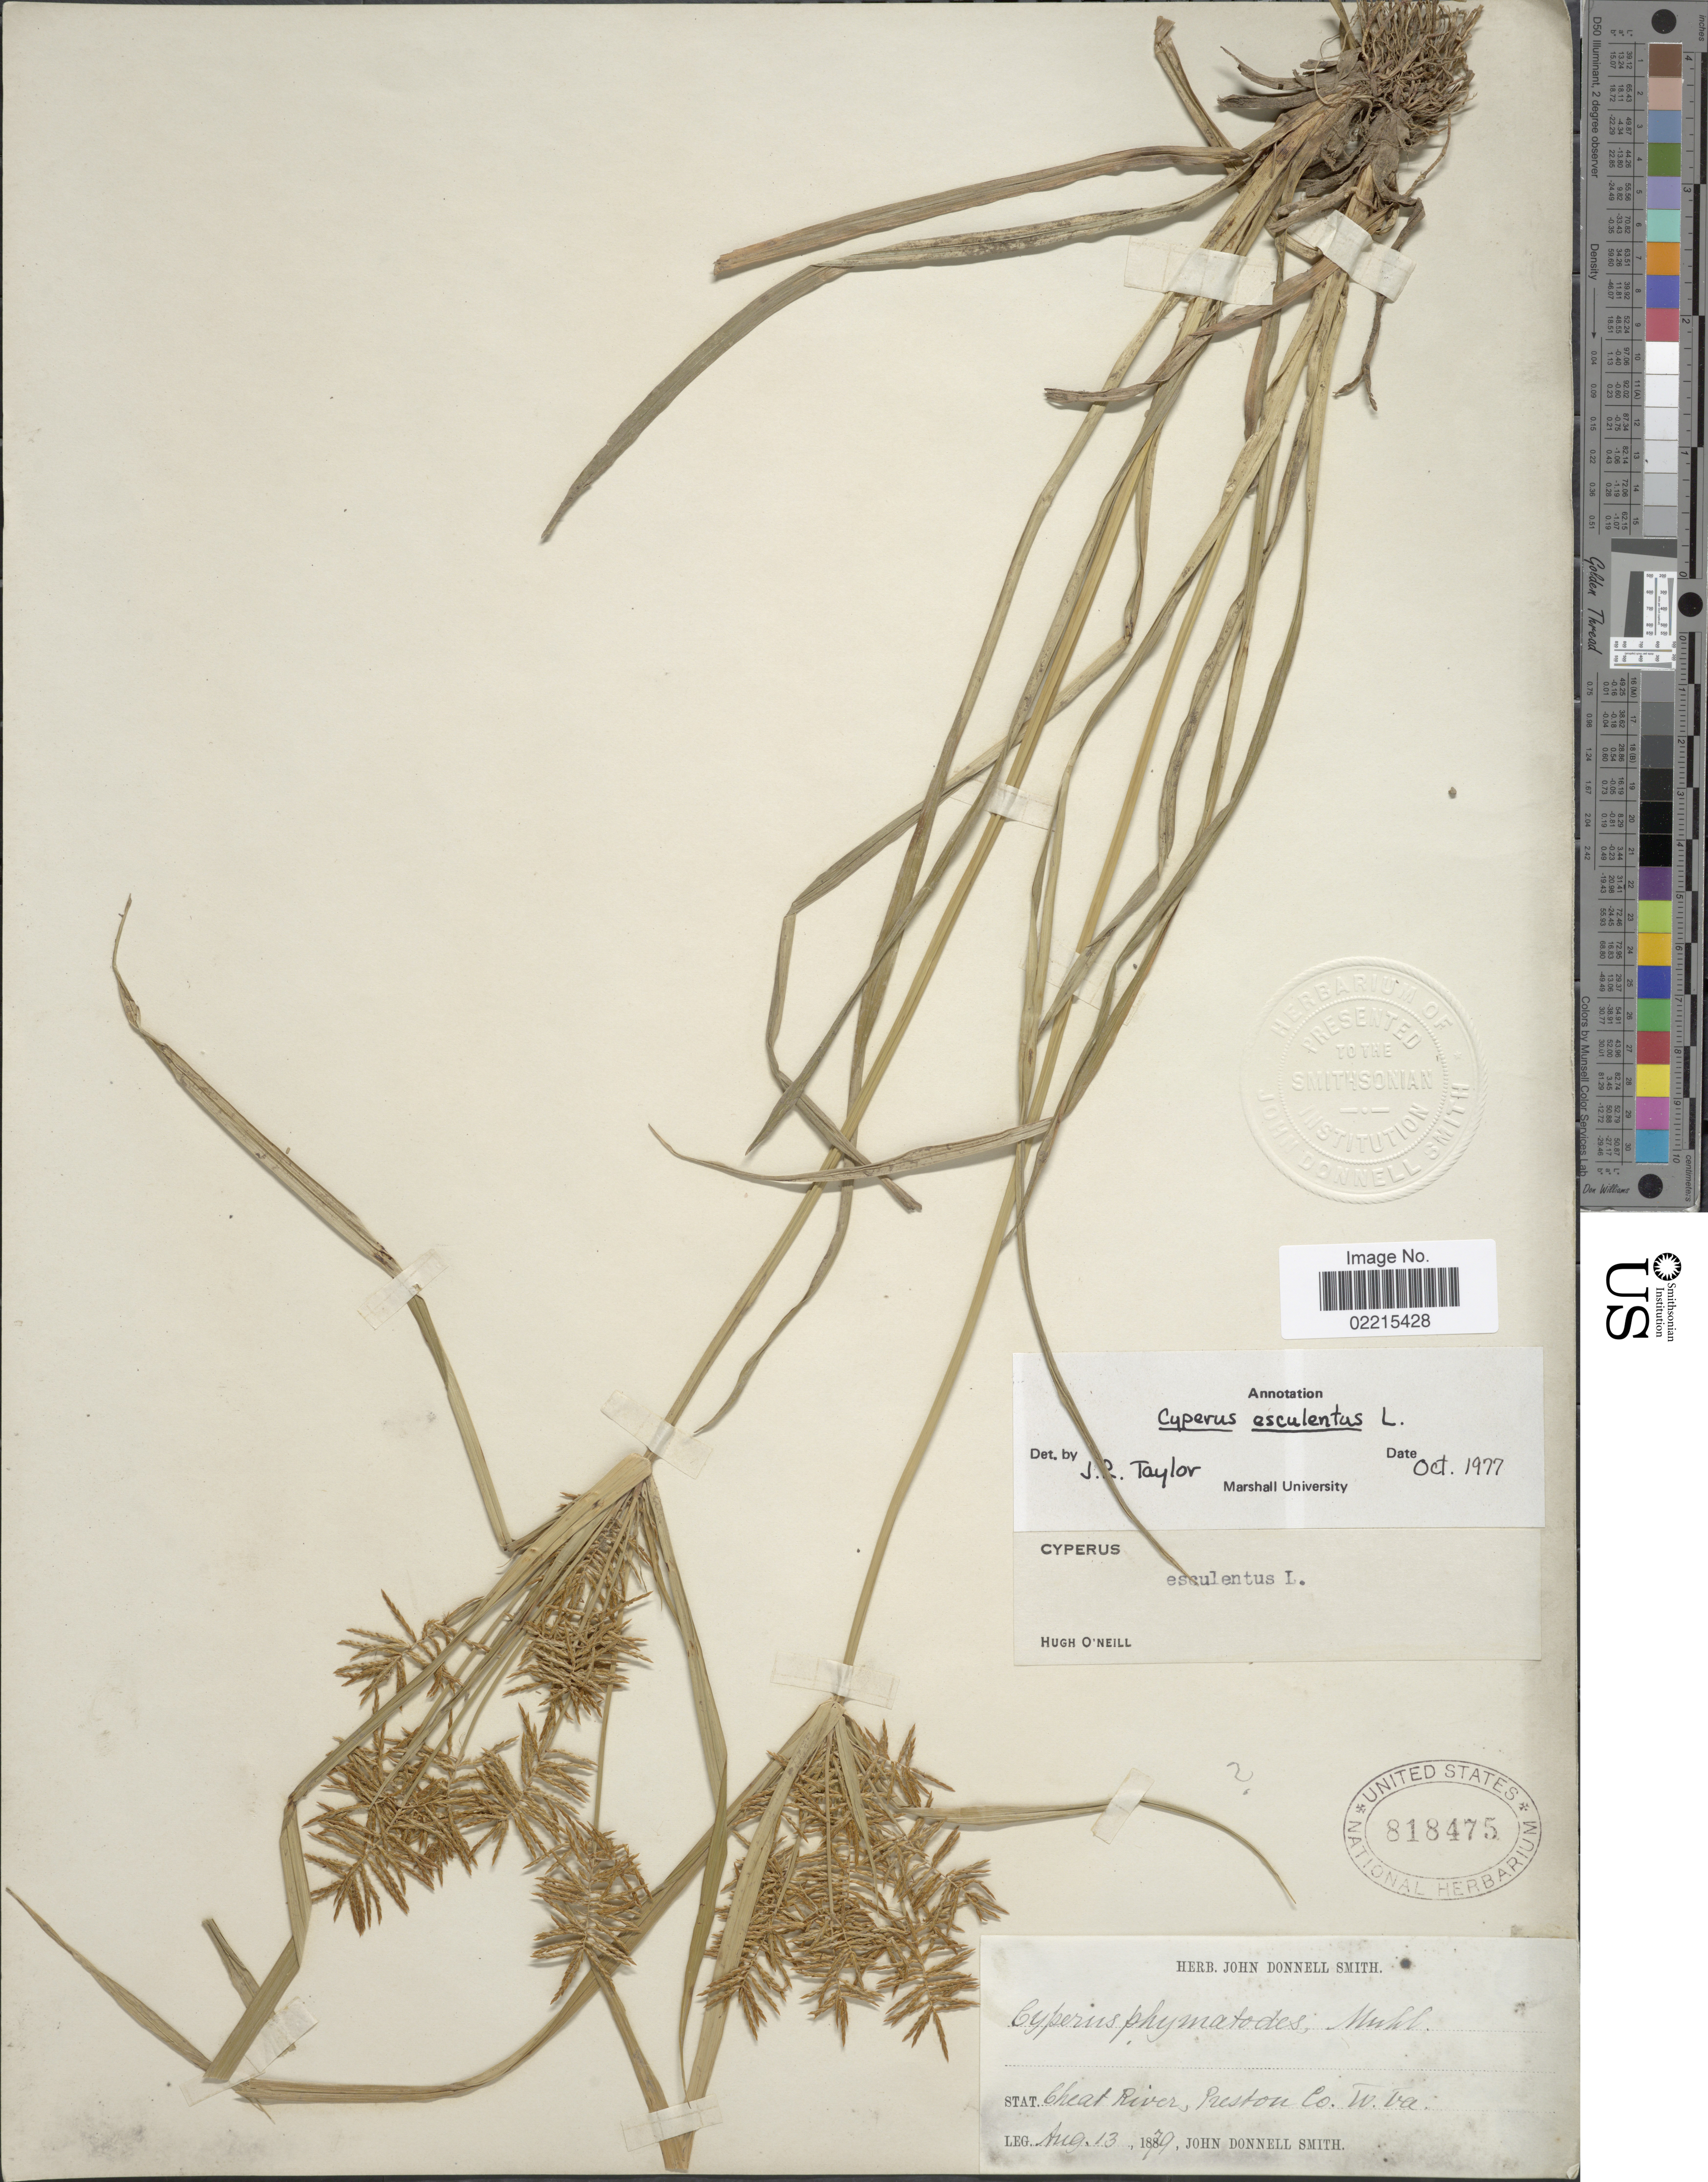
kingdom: Plantae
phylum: Tracheophyta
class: Liliopsida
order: Poales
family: Cyperaceae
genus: Cyperus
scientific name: Cyperus esculentus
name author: L.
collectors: J. Donnell Smith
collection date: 1879-08-13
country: United States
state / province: West Virginia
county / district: Preston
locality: Cheat River, Preston Co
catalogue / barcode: US 818475